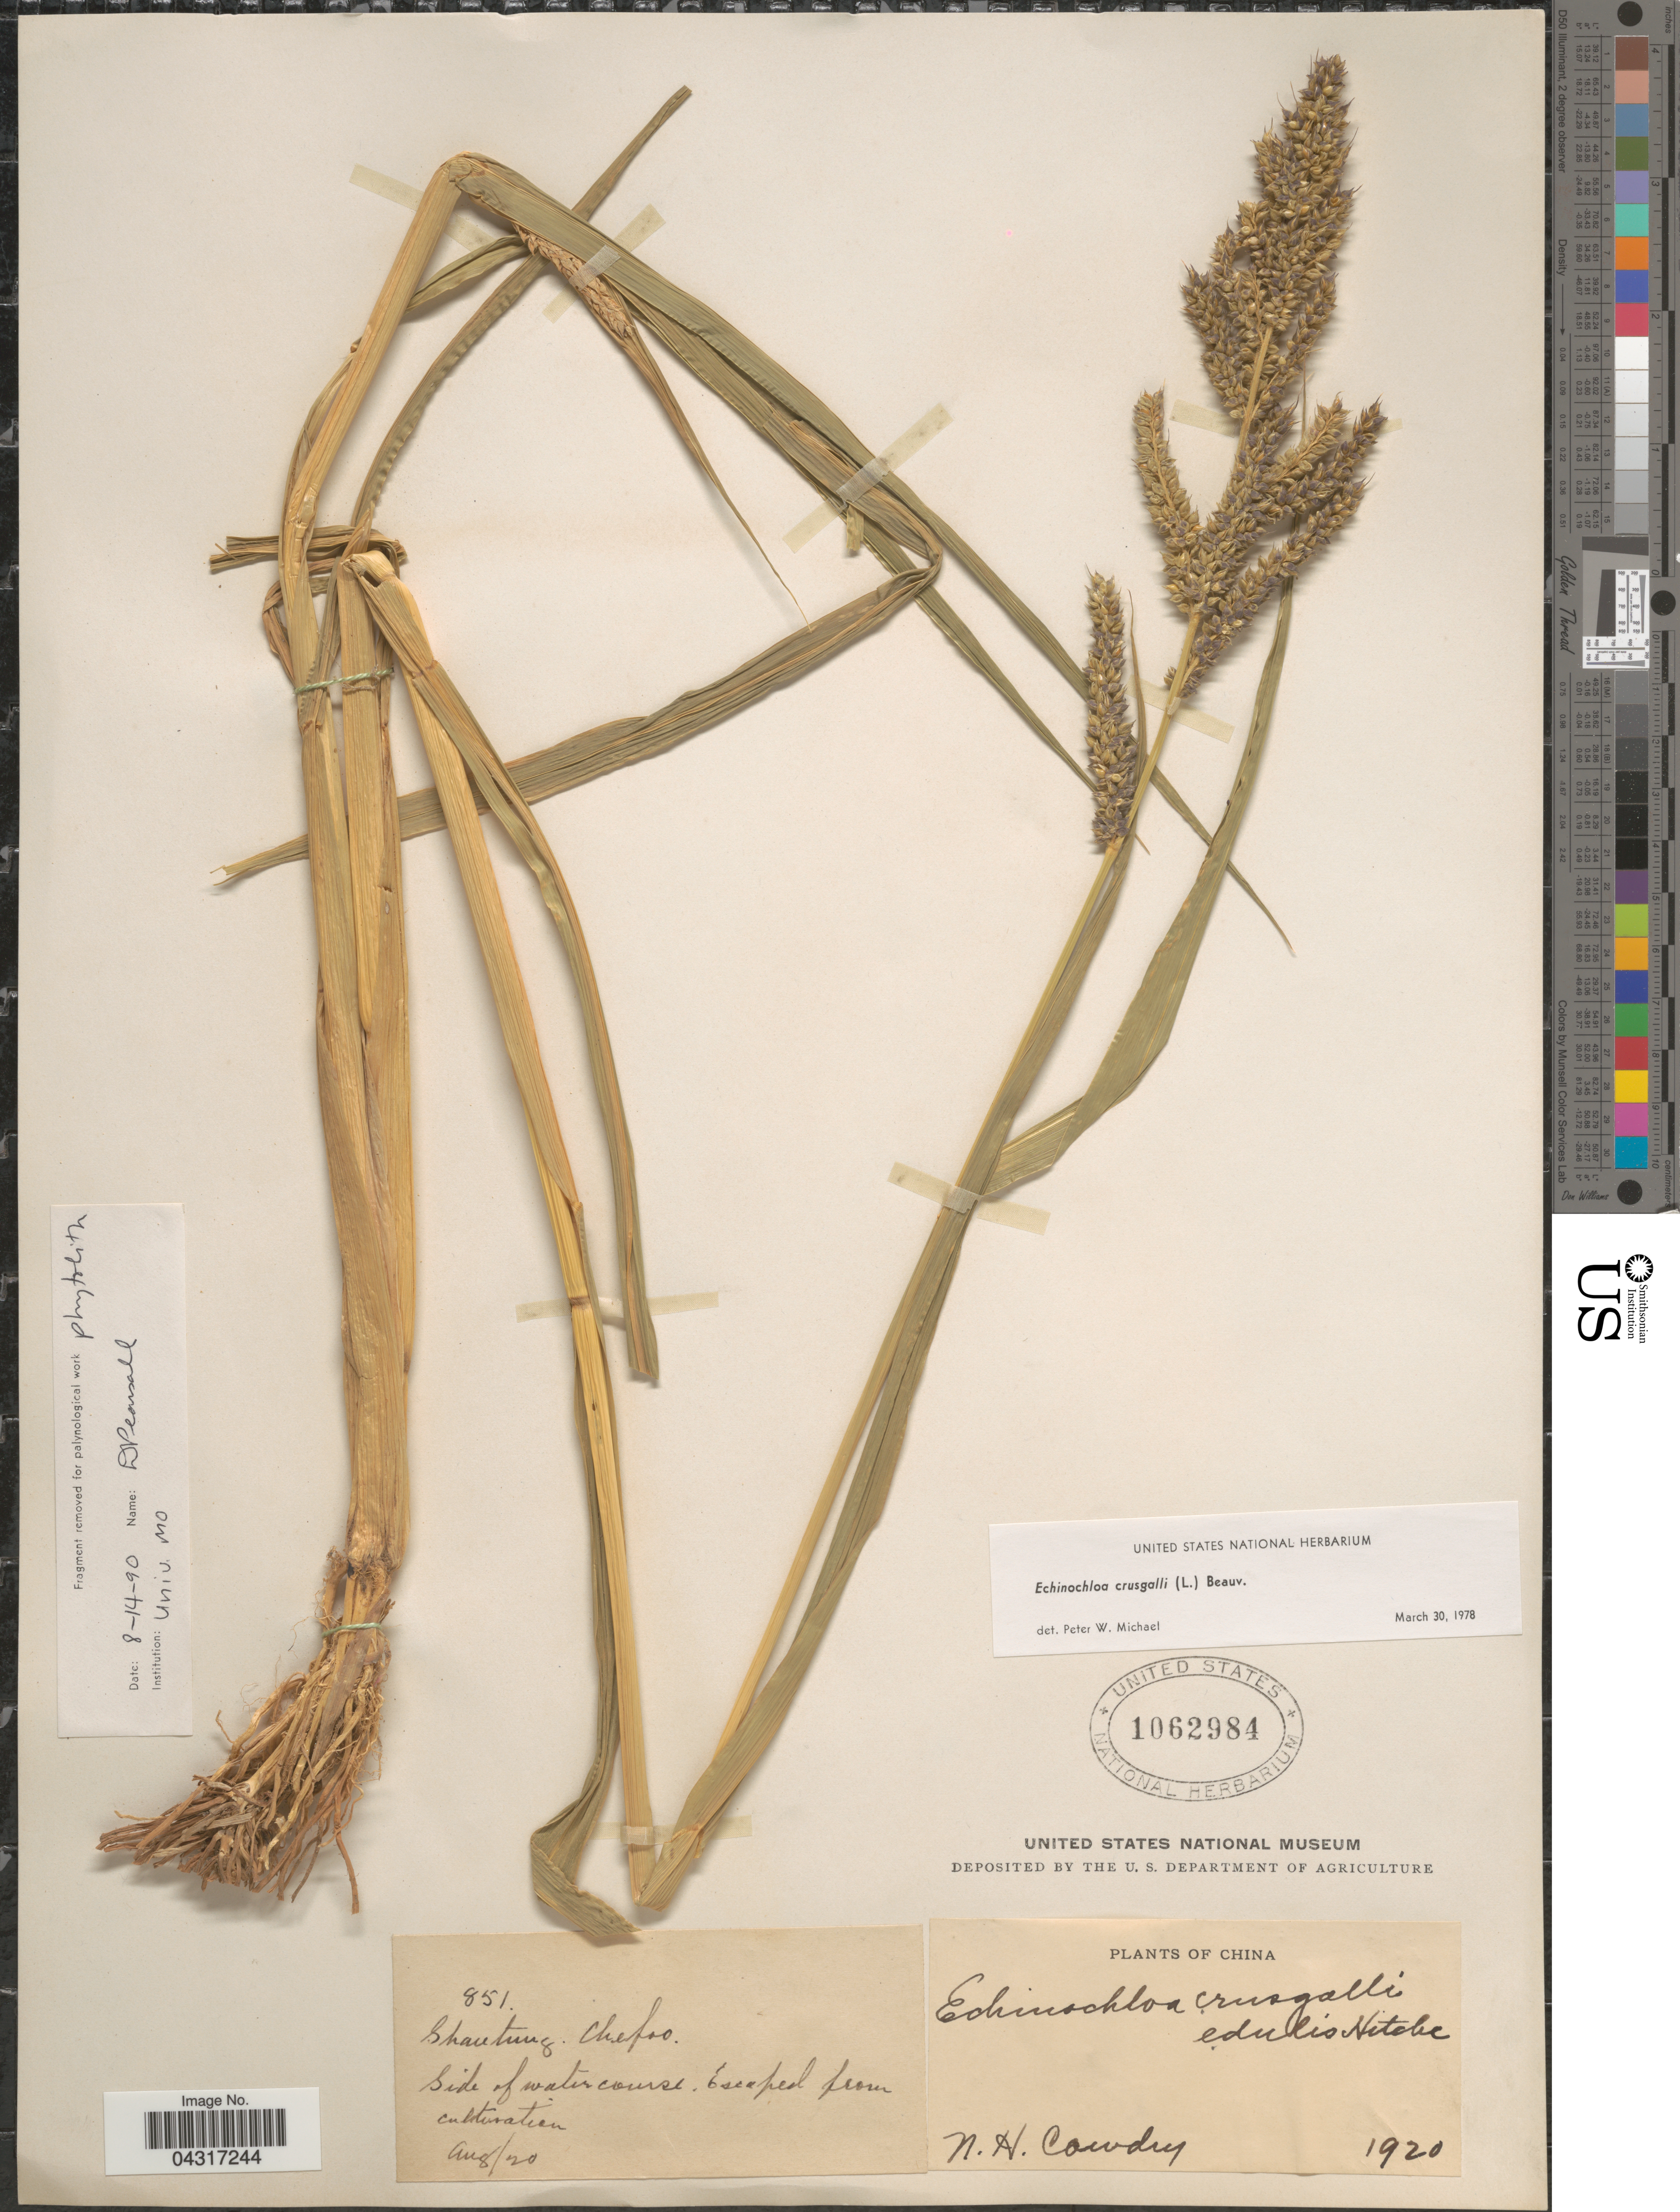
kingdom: Plantae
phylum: Tracheophyta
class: Liliopsida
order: Poales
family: Poaceae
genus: Echinochloa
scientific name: Echinochloa crus-galli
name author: (L.) P. Beauv.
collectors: N. H. Cowdry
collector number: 851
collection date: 1920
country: China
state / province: Shandong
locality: Shantung Chefoo. Side of watercourse.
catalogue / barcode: US 1062984